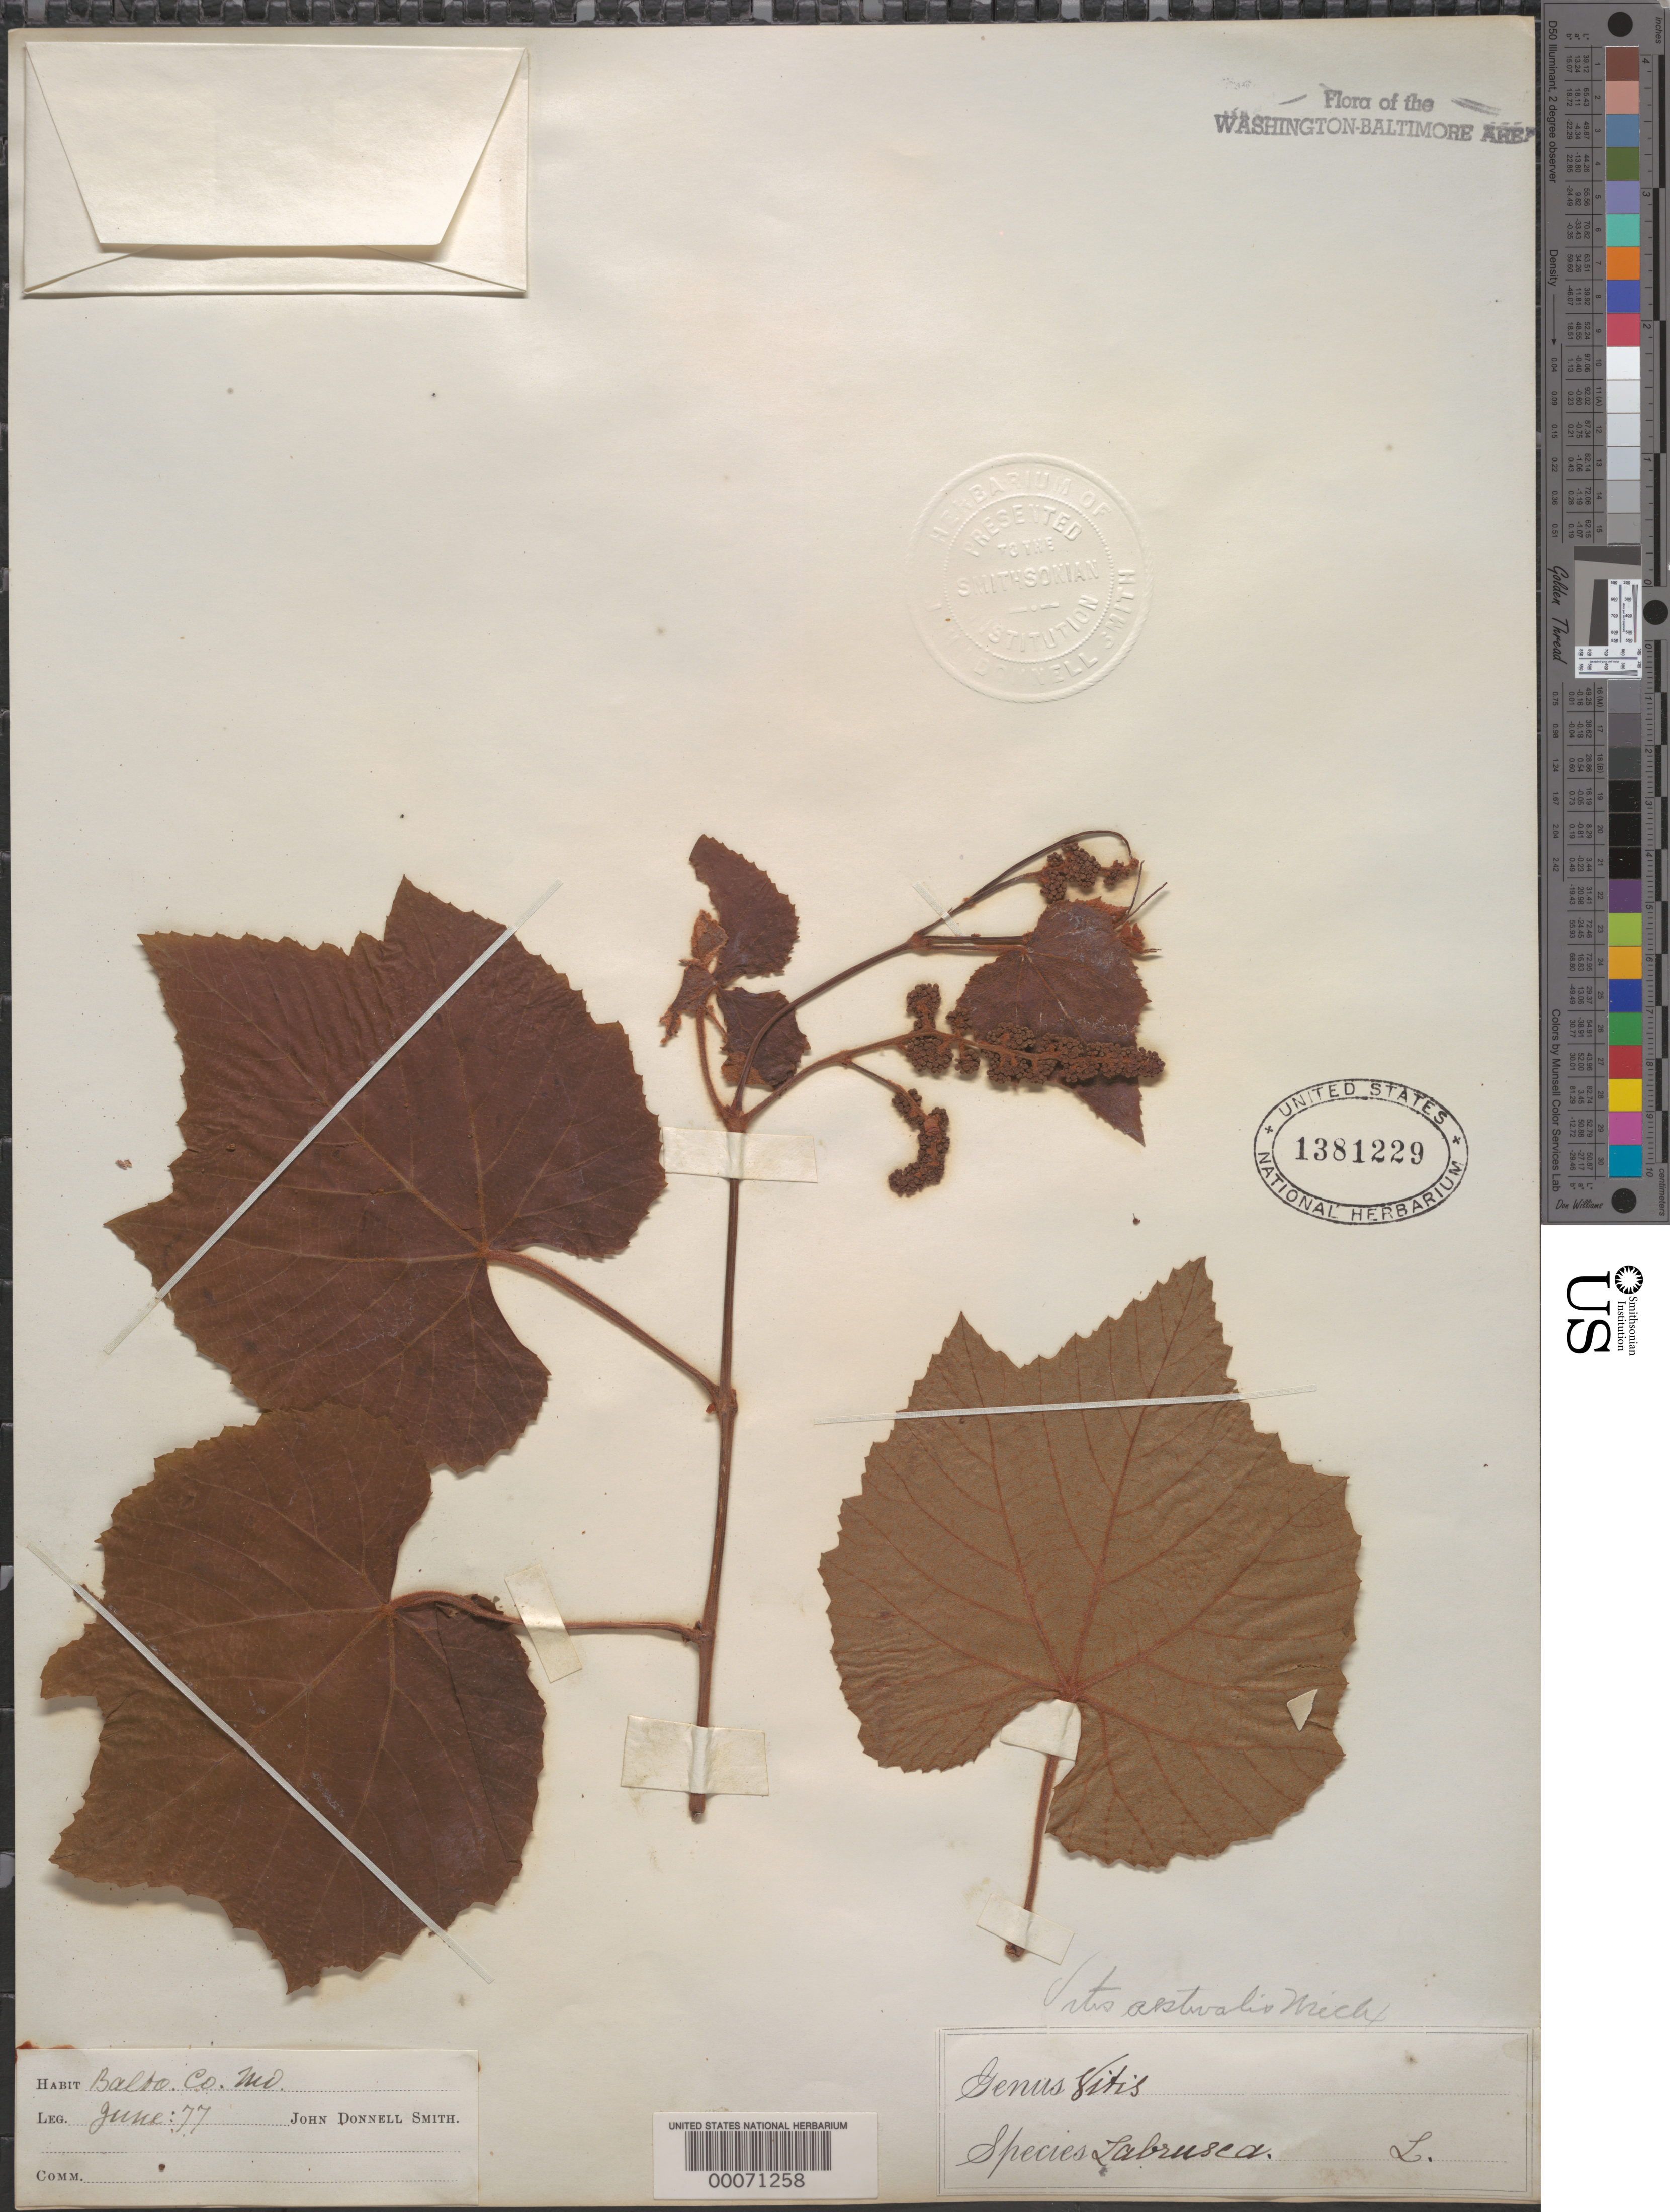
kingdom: Plantae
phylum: Tracheophyta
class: Magnoliopsida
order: Vitales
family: Vitaceae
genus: Vitis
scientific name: Vitis aestivalis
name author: Michx.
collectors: J. Donnell Smith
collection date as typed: Jun 1877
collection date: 1877-06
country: United States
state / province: Maryland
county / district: Baltimore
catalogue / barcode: US 1381229